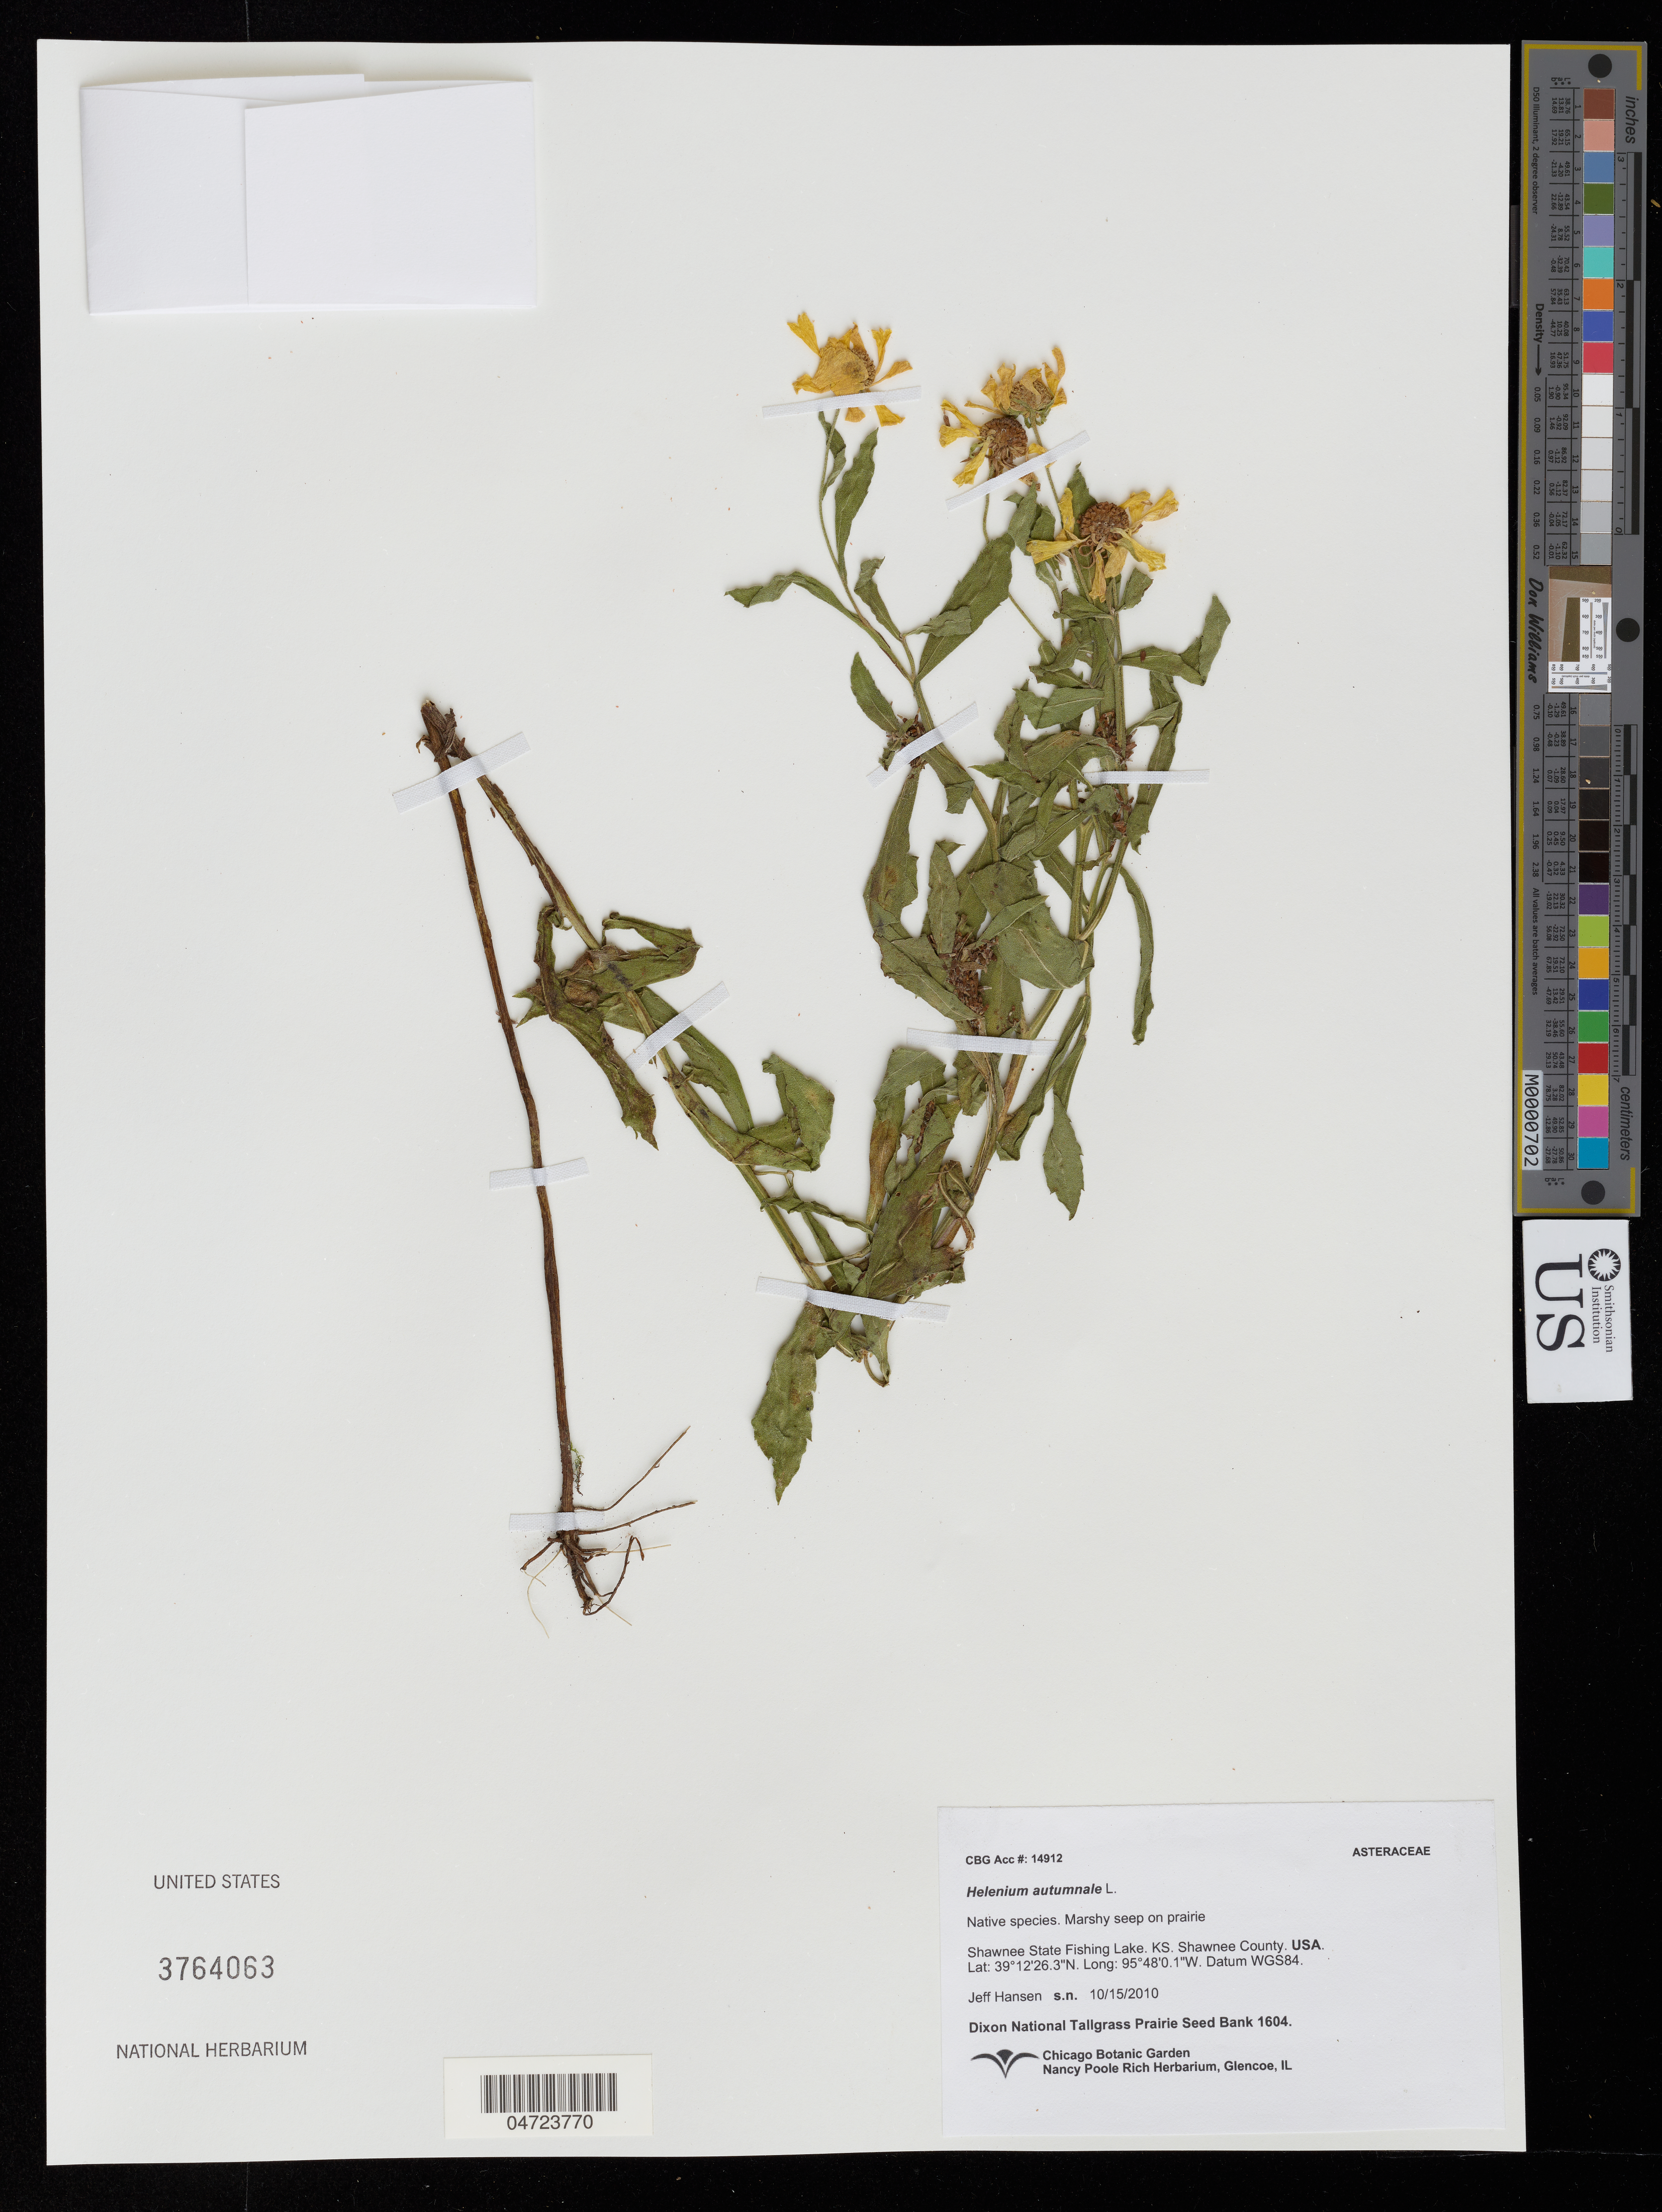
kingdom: Plantae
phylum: Tracheophyta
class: Magnoliopsida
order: Asterales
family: Asteraceae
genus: Helenium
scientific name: Helenium autumnale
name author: L.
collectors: J. Hansen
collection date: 2010-10-15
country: United States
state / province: Kansas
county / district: Shawnee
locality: Shawnee State Fishing Lake. Shawnee County.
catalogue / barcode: US 3764063